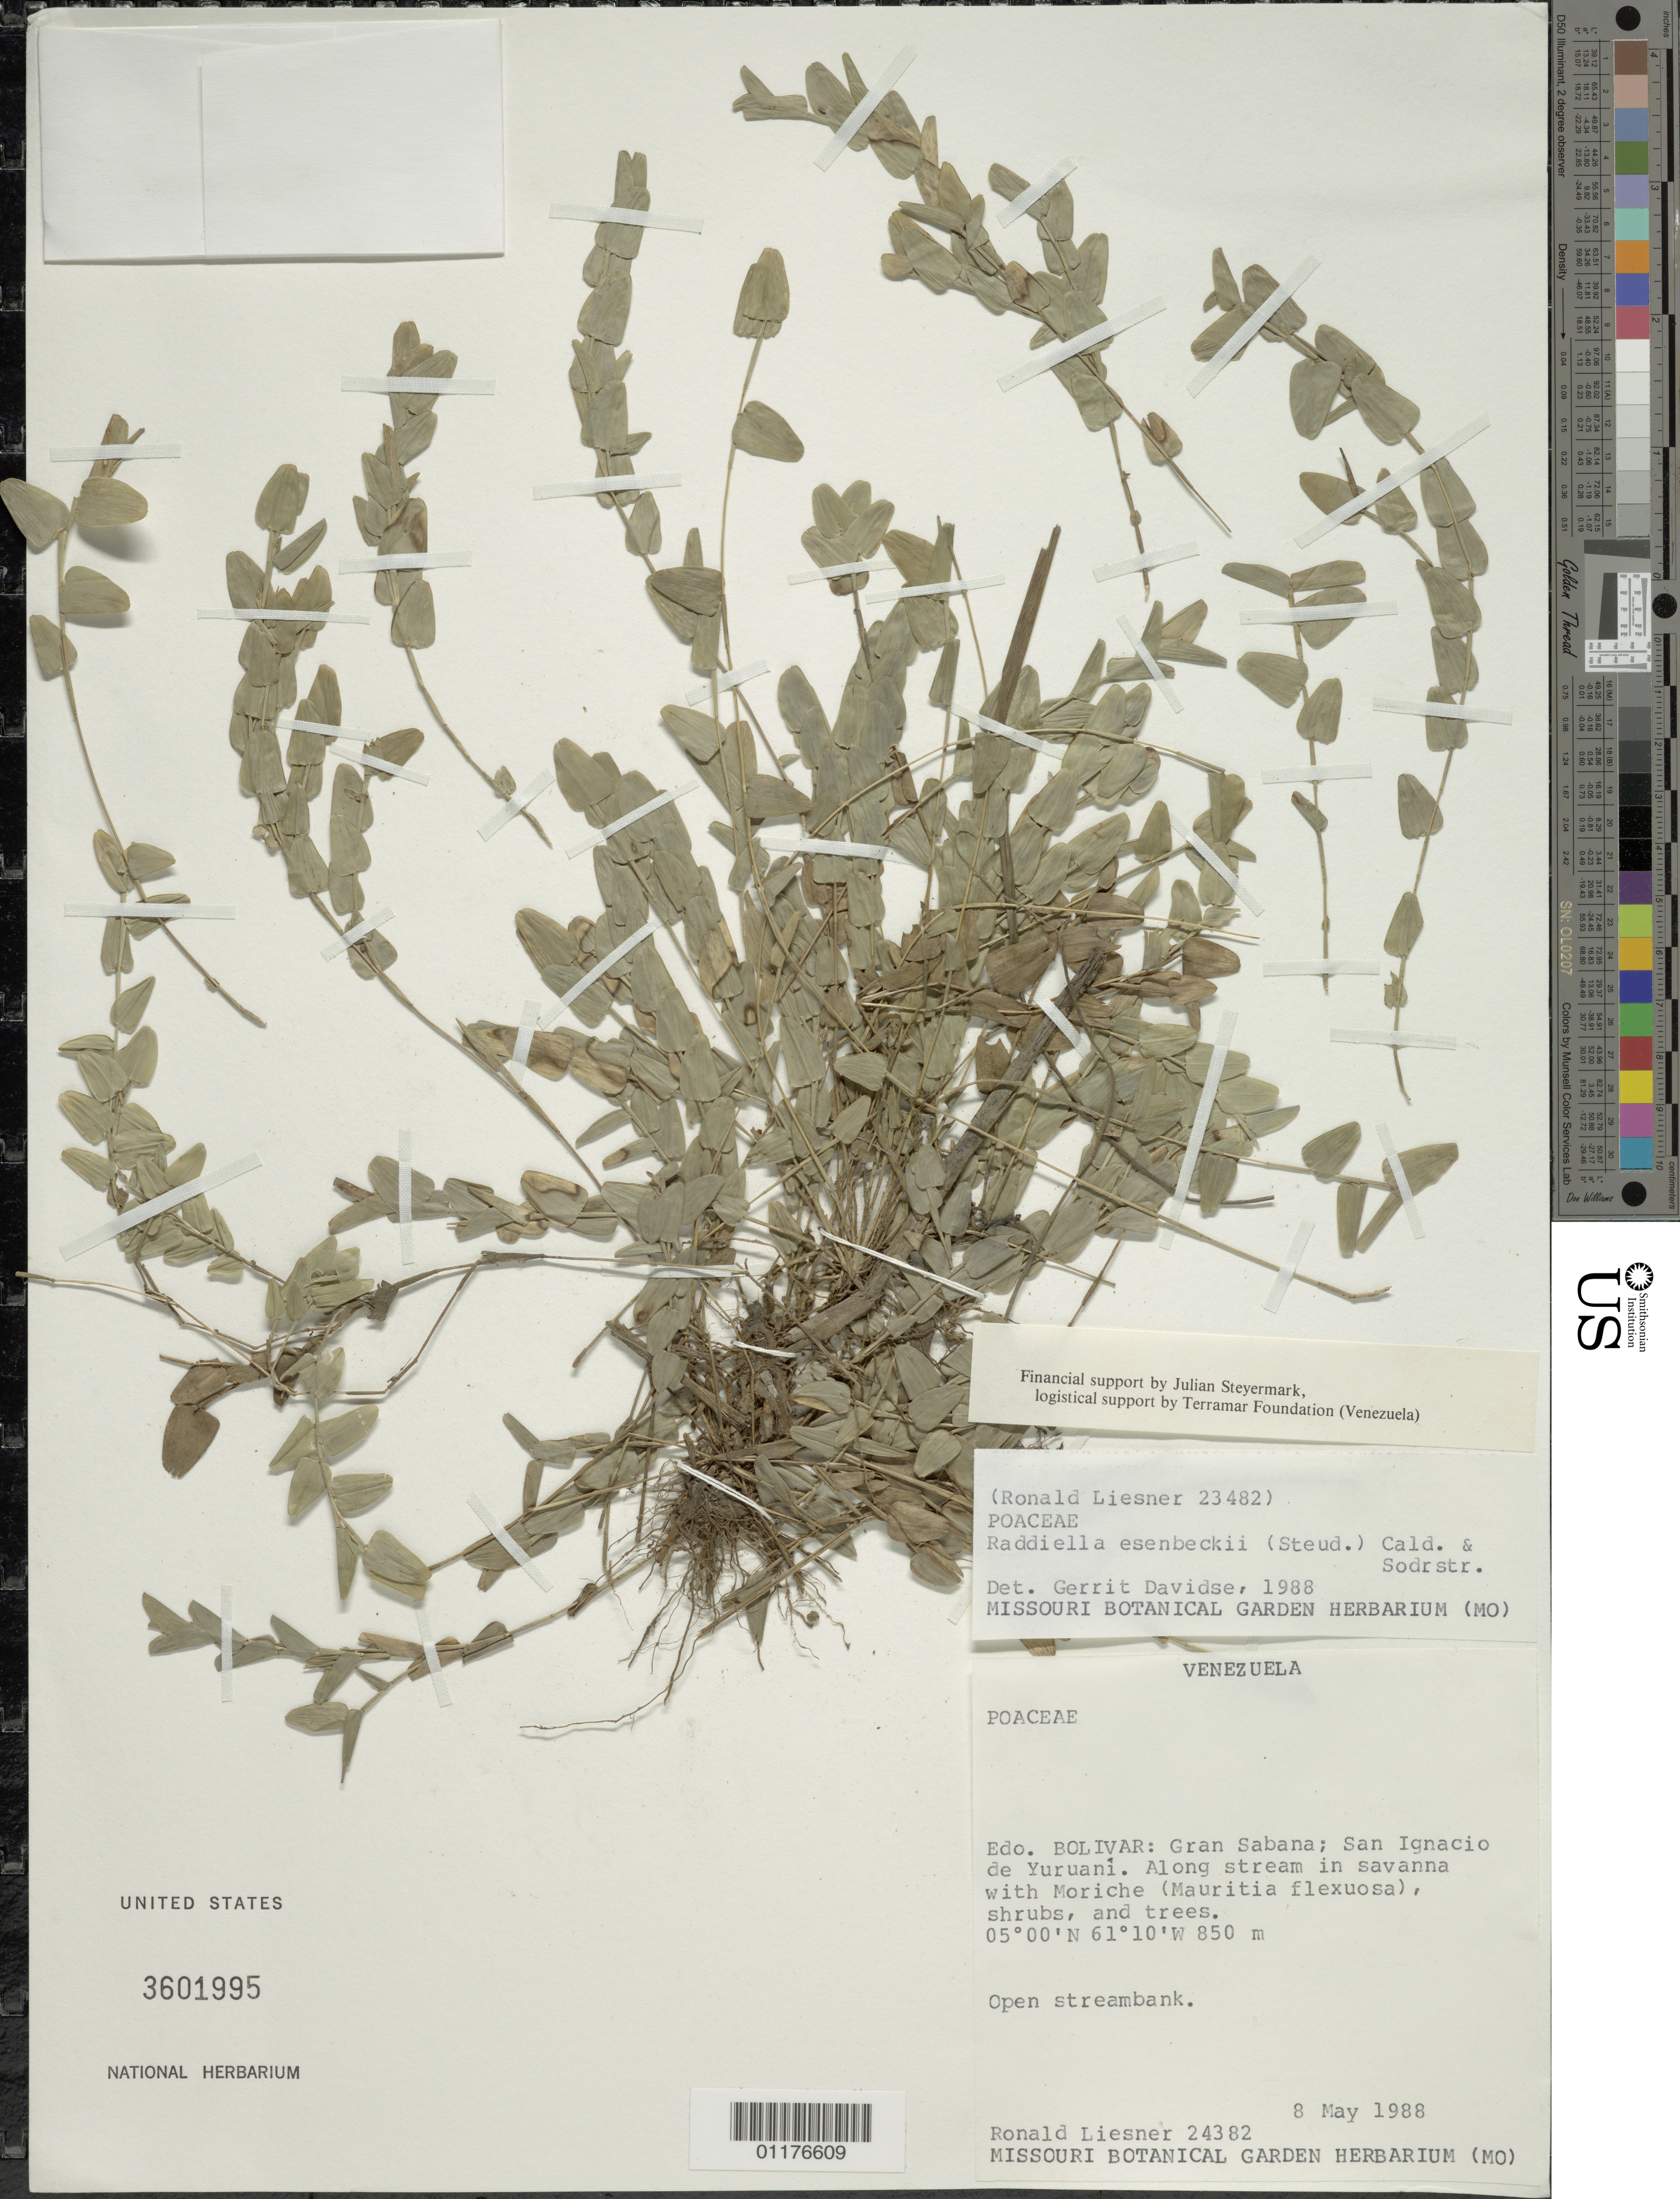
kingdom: Plantae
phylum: Tracheophyta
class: Liliopsida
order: Poales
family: Poaceae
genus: Raddiella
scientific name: Raddiella esenbeckii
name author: (Steud.) C. E. Calderón & Soderstr.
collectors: R. L. Liesner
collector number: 24382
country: Venezuela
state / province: Bolívar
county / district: Gran Sabana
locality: San Ignacio de Yuruani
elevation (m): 850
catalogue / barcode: US 3601995